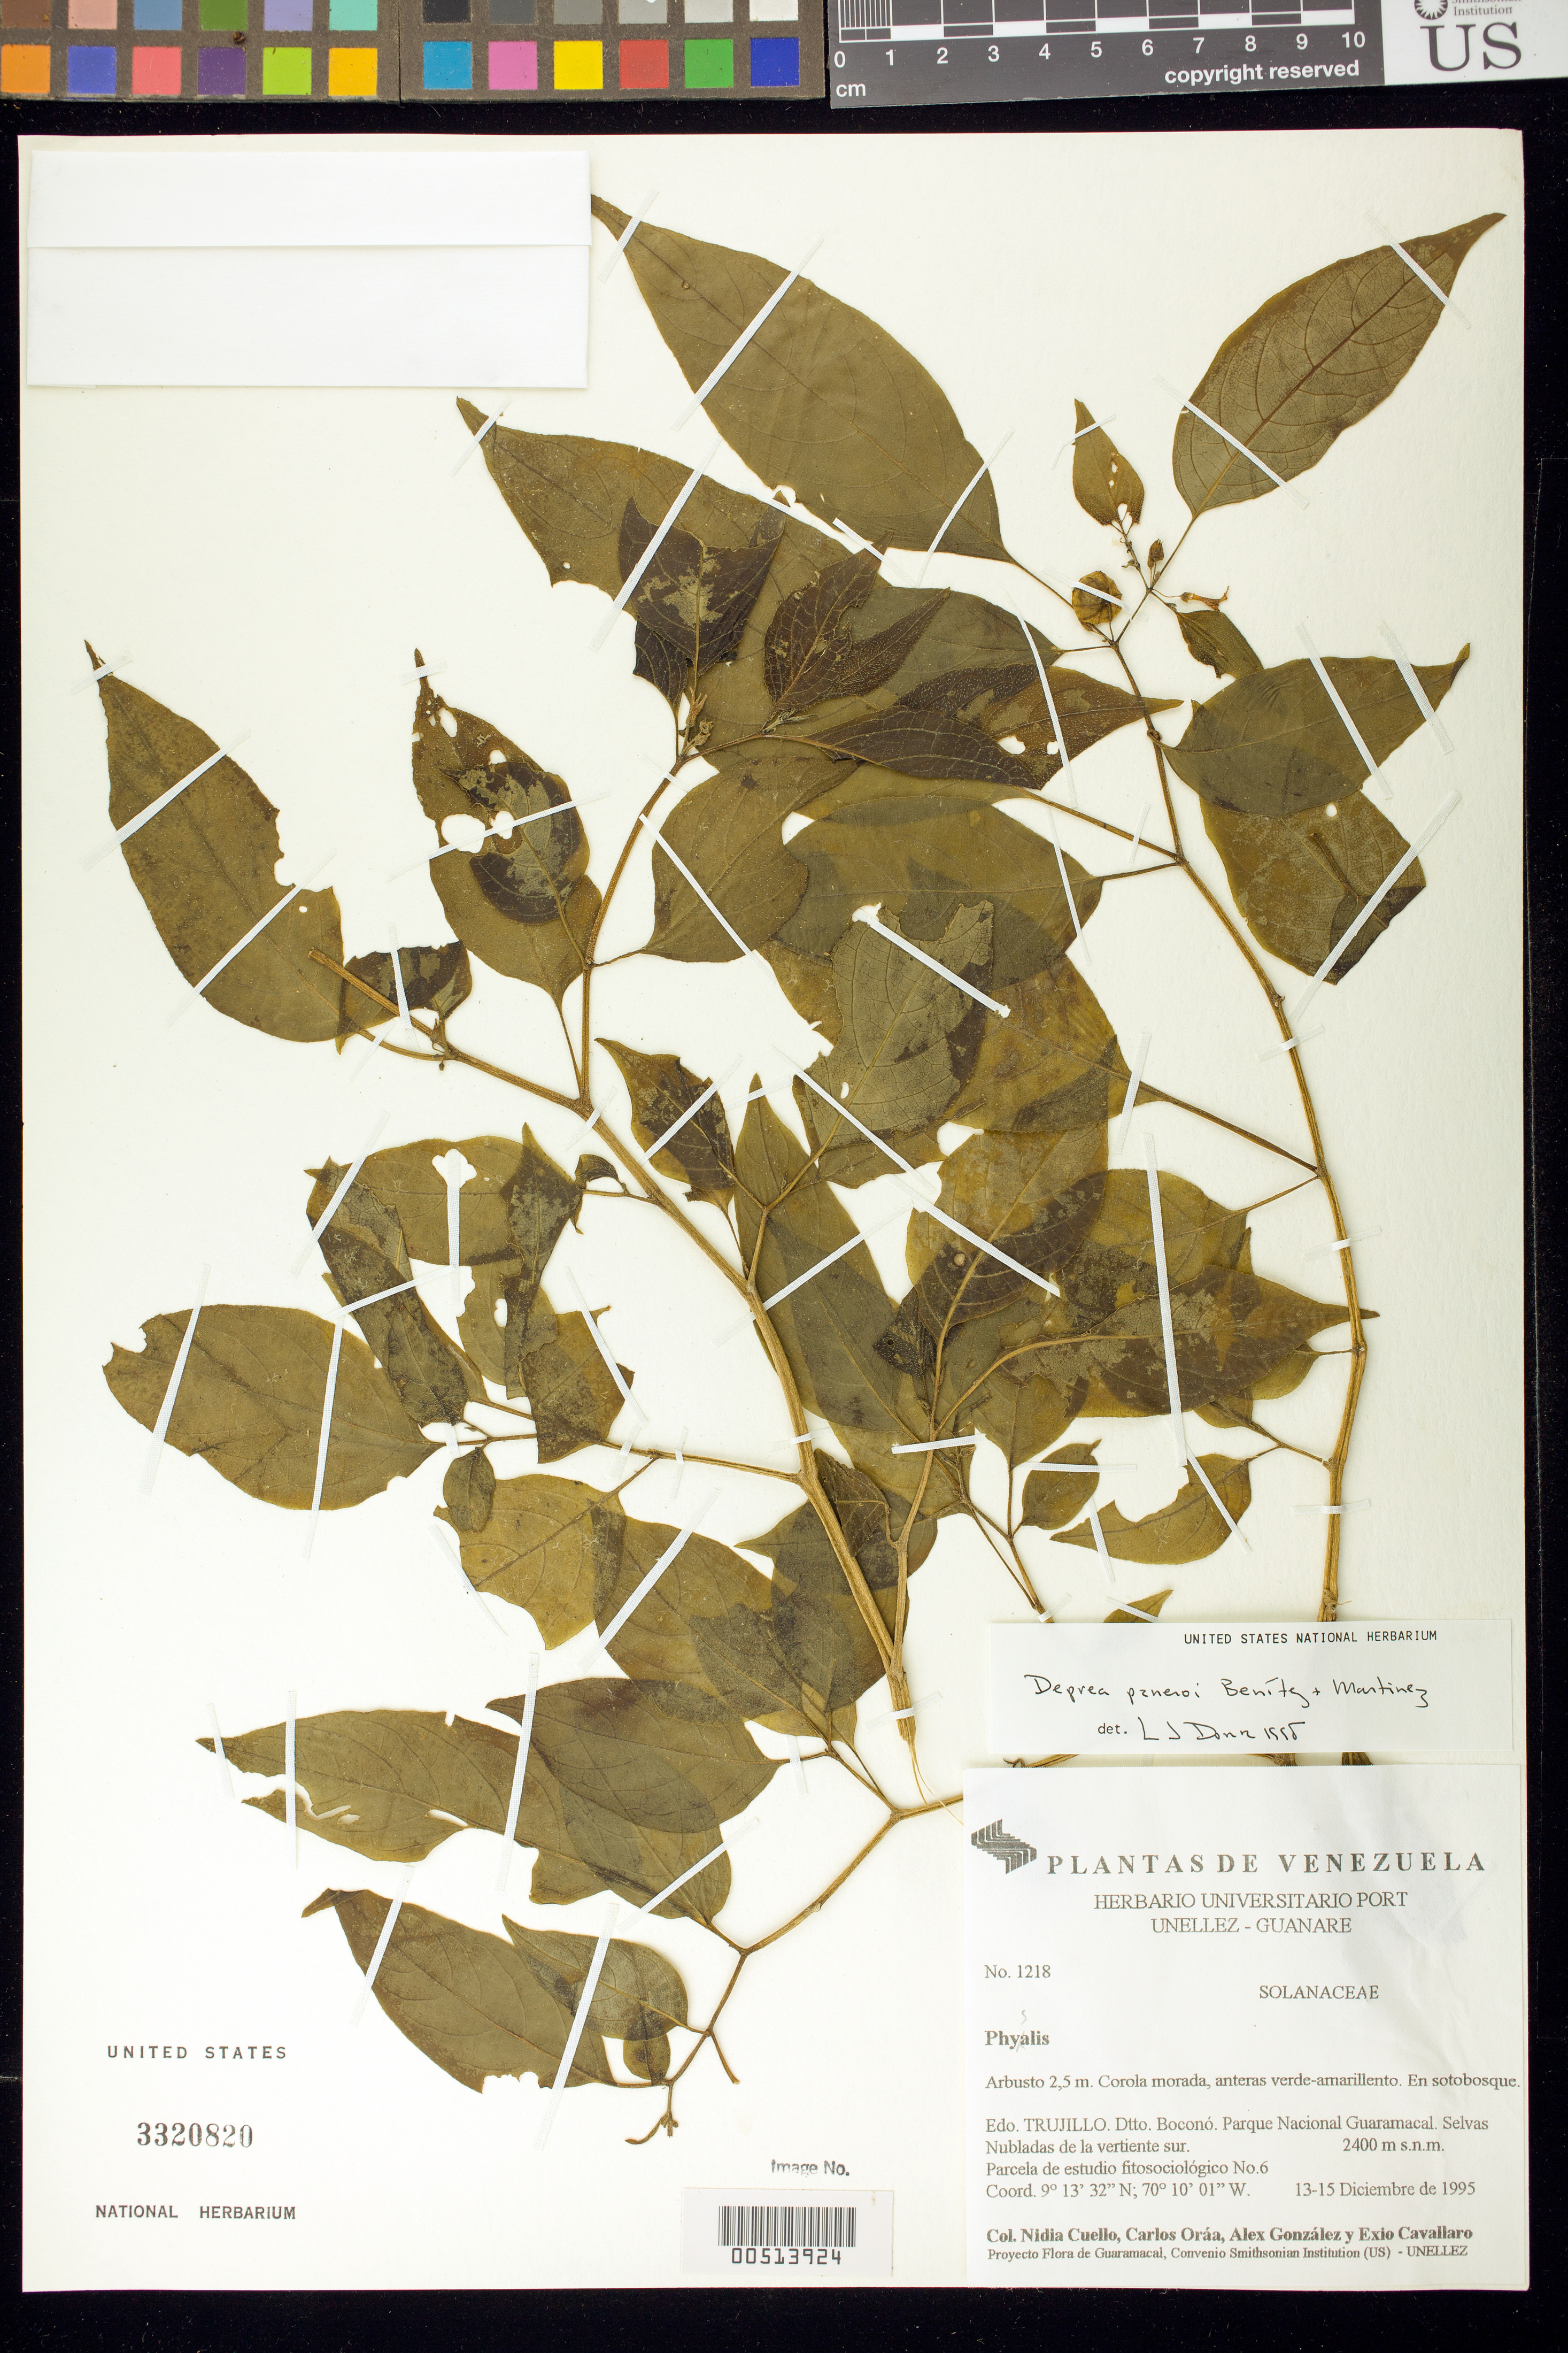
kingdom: Plantae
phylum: Tracheophyta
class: Magnoliopsida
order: Solanales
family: Solanaceae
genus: Deprea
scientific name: Deprea paneroi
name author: Benítez & M. Martinez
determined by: Dorr, L. J., (BOT), Smithsonian Institution - National Museum of Natural History (UNITED STATES)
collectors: N. L. Cuello, C. Oráa, A. Gonzáles & E. Cavallaro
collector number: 1218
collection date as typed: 13 Dec 1995 to 15 Dec 1995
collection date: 1995-12-13/1995-12-15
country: Venezuela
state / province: Trujillo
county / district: Boconó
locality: Parque Nacional Guaramacal, vertiente S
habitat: Selva Nubladas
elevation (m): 2400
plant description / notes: BM, MO, NY, PORT, US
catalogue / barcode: US 3320820